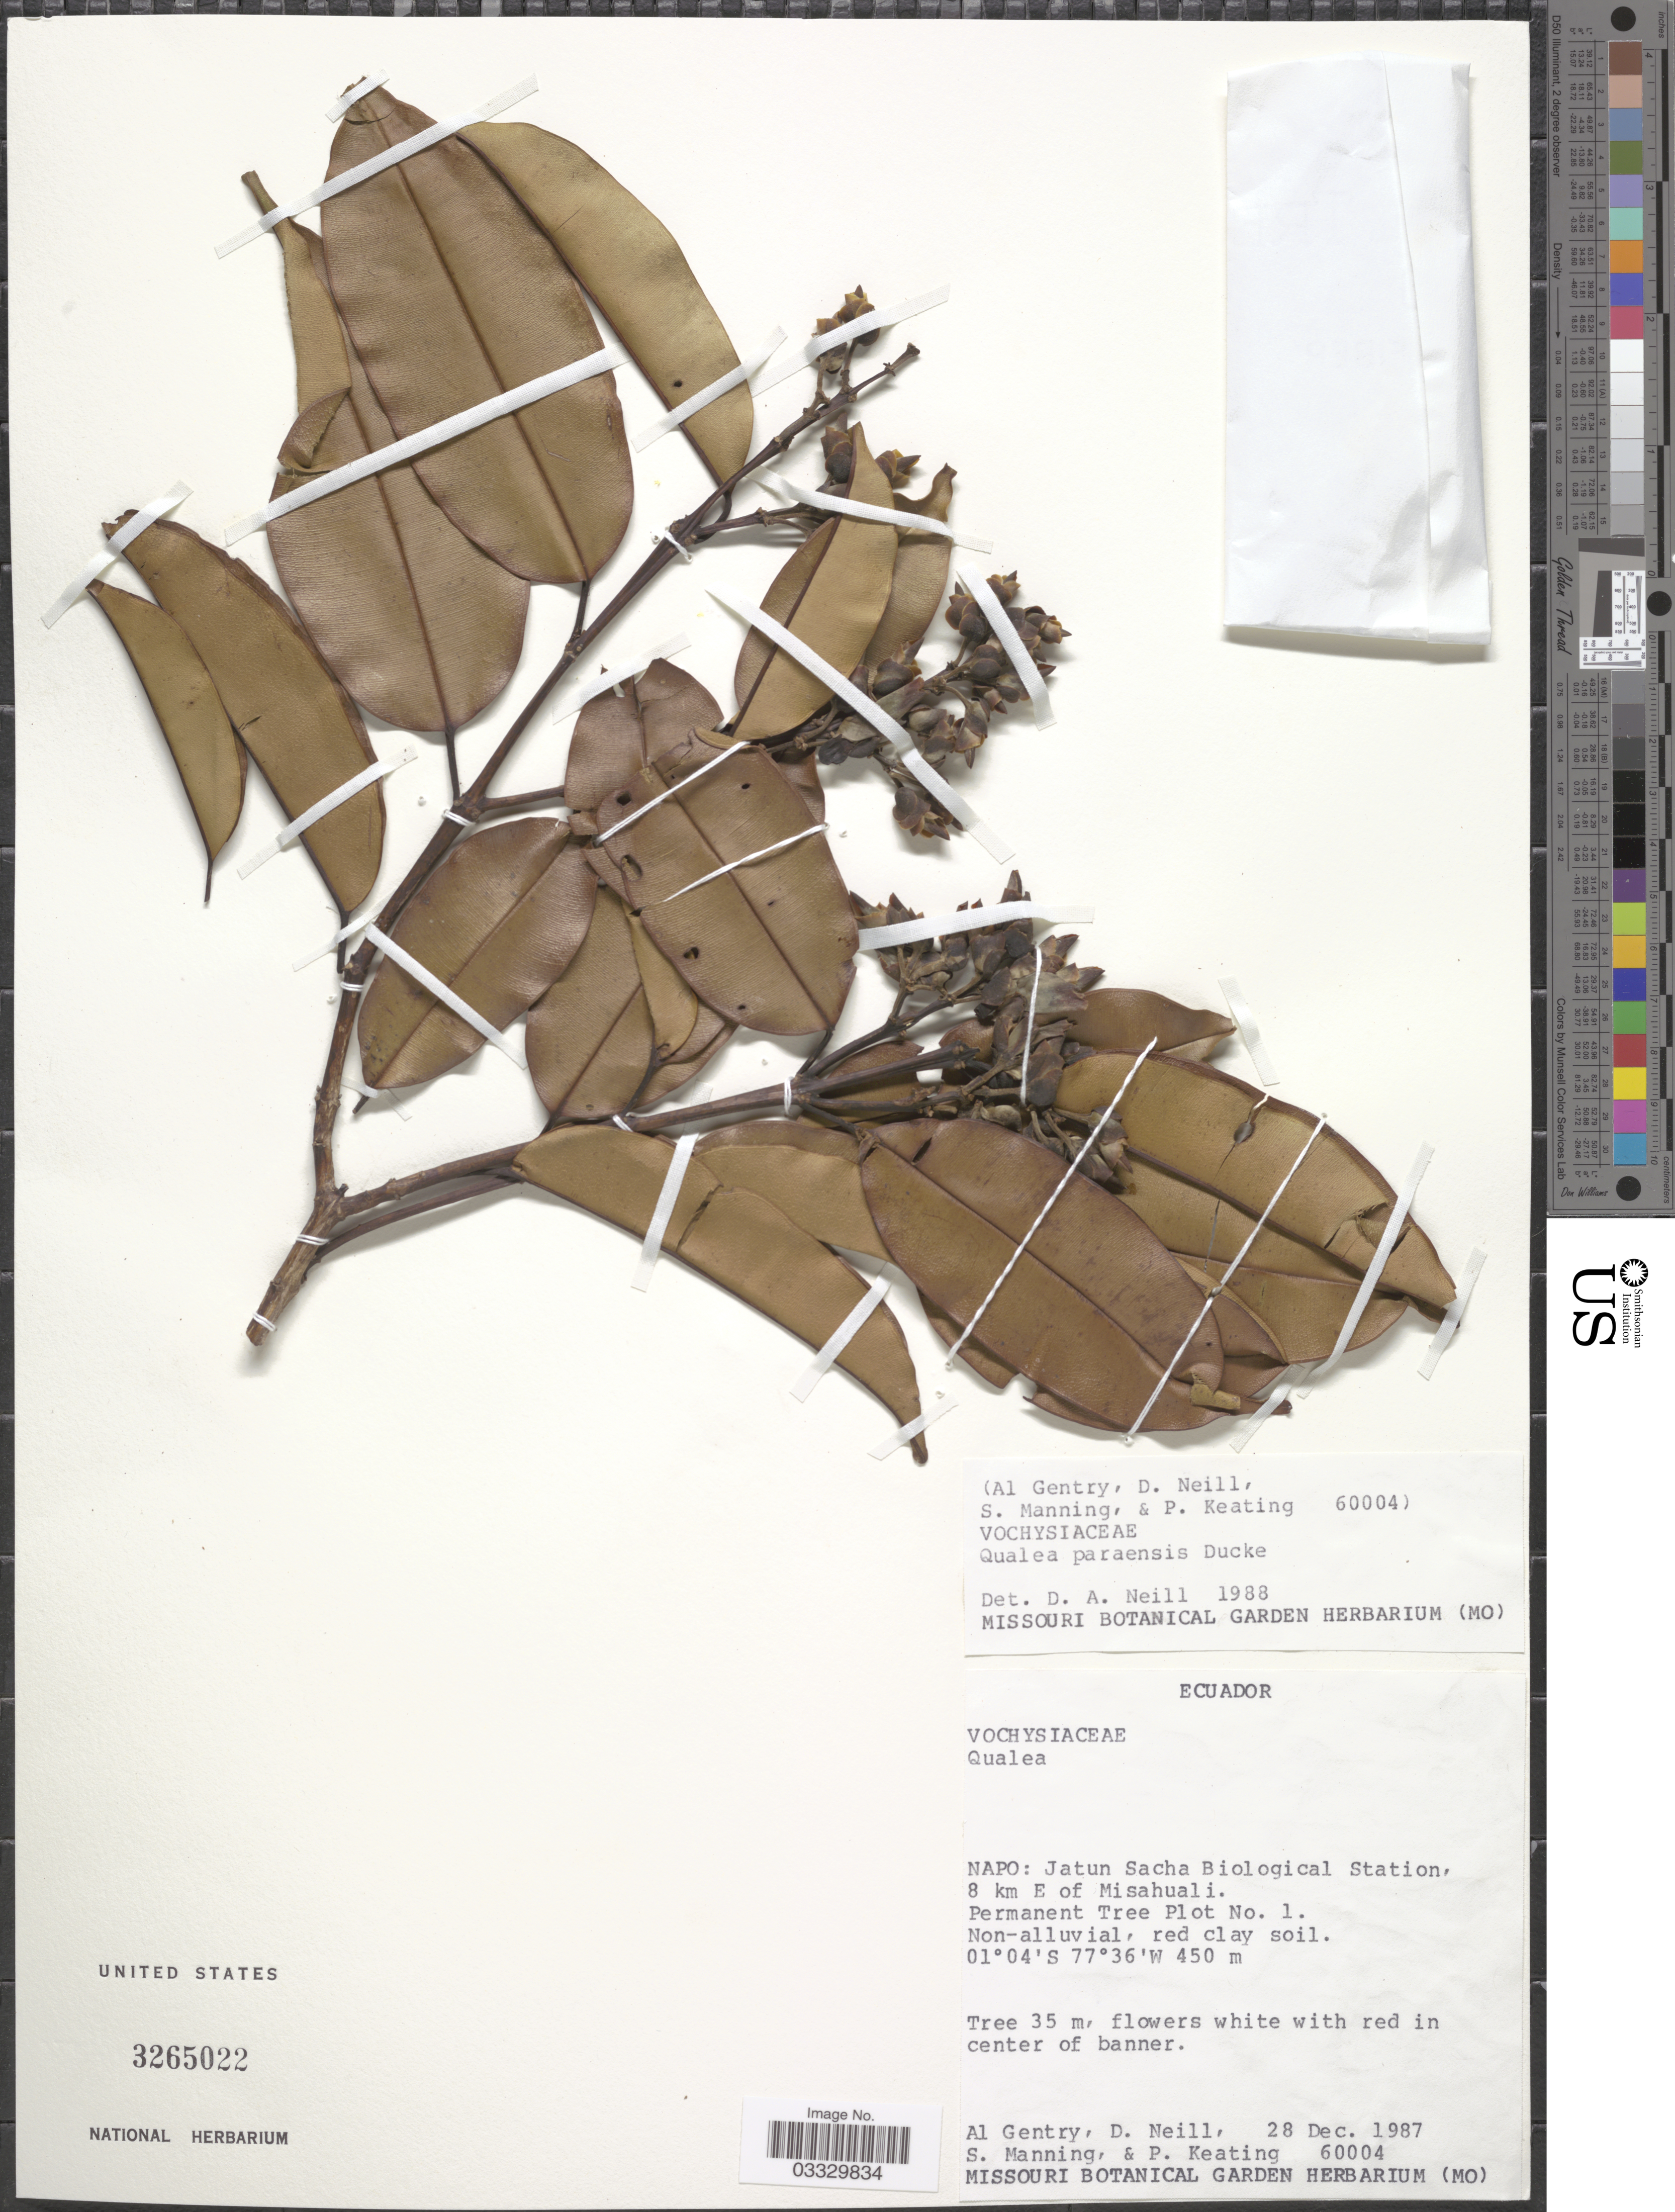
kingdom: Plantae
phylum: Tracheophyta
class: Magnoliopsida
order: Myrtales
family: Vochysiaceae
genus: Qualea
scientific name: Qualea paraensis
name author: Ducke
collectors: A. H. Gentry, D. Neill, S. Manning & P. Keating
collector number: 60004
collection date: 1987-12-28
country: Ecuador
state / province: Napo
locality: Jatun Sacha Biological Station, 8 km E of Misahuali. Permanent Tree Plot No. 1.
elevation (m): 450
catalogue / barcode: US 3265022